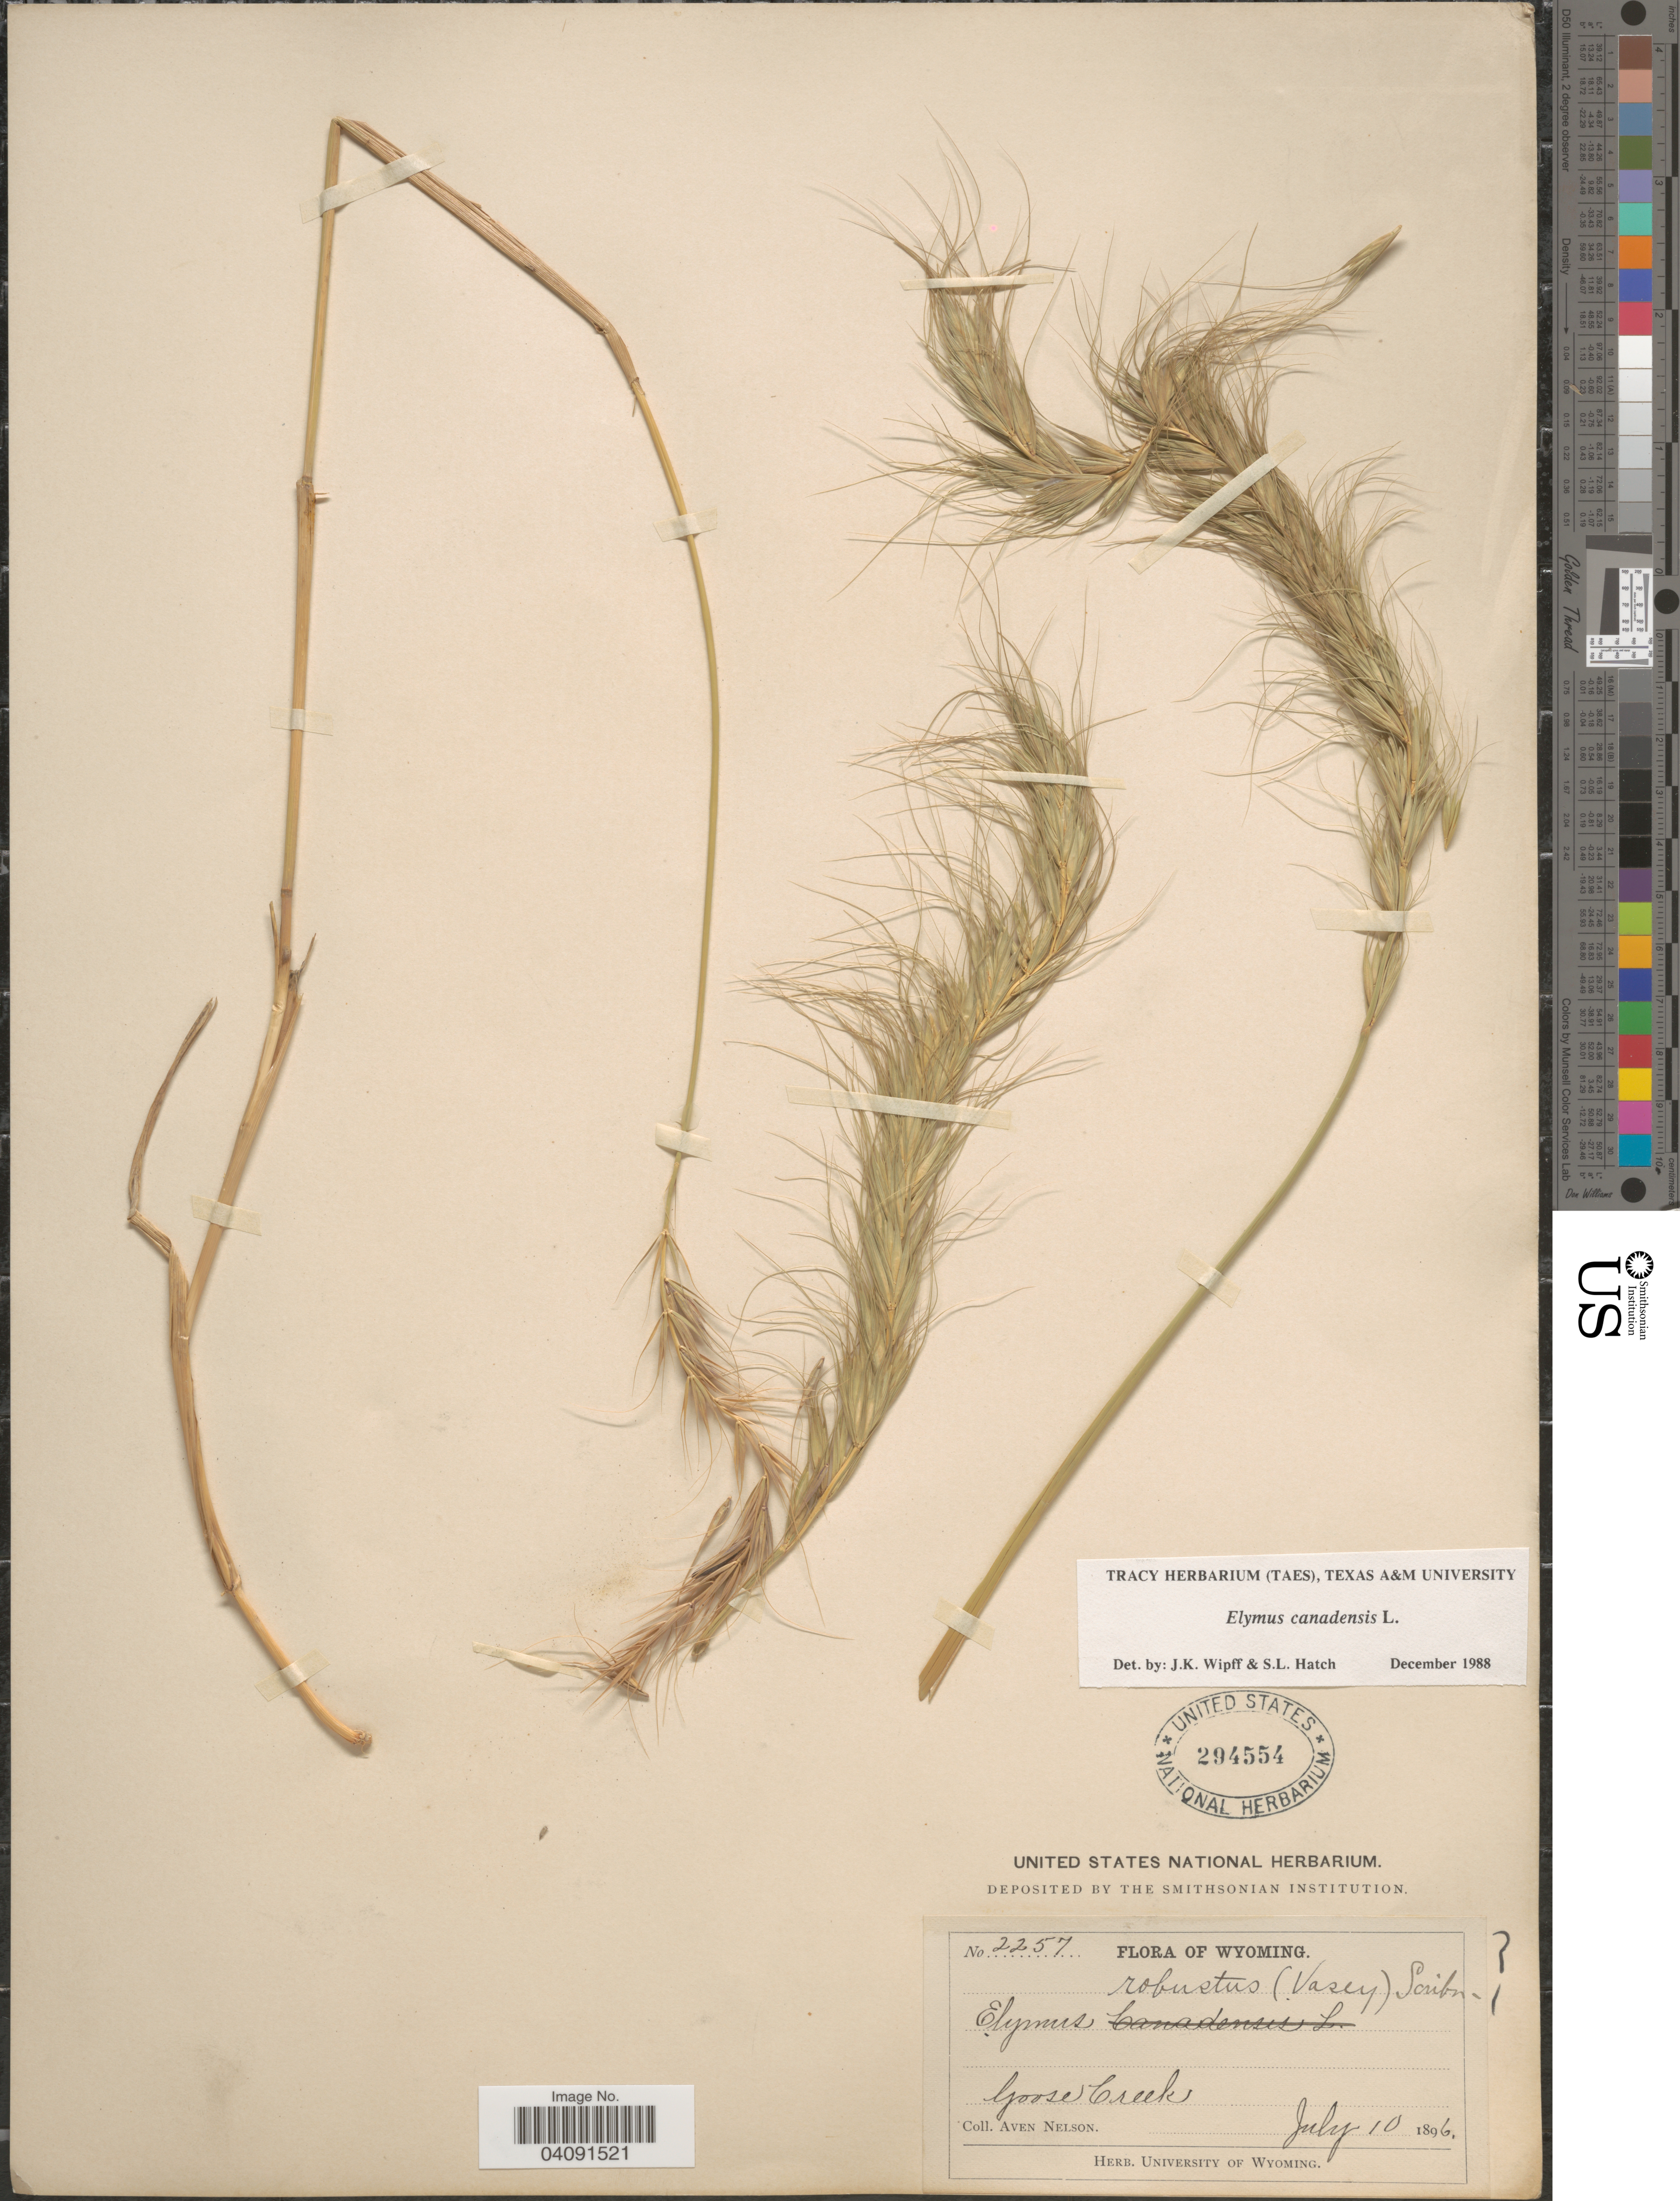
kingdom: Plantae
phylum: Tracheophyta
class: Liliopsida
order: Poales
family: Poaceae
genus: Elymus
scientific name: Elymus canadensis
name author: L.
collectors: A. Nelson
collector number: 2257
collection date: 1896-07-10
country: United States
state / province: Wyoming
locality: Goose Creek.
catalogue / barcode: US 294554